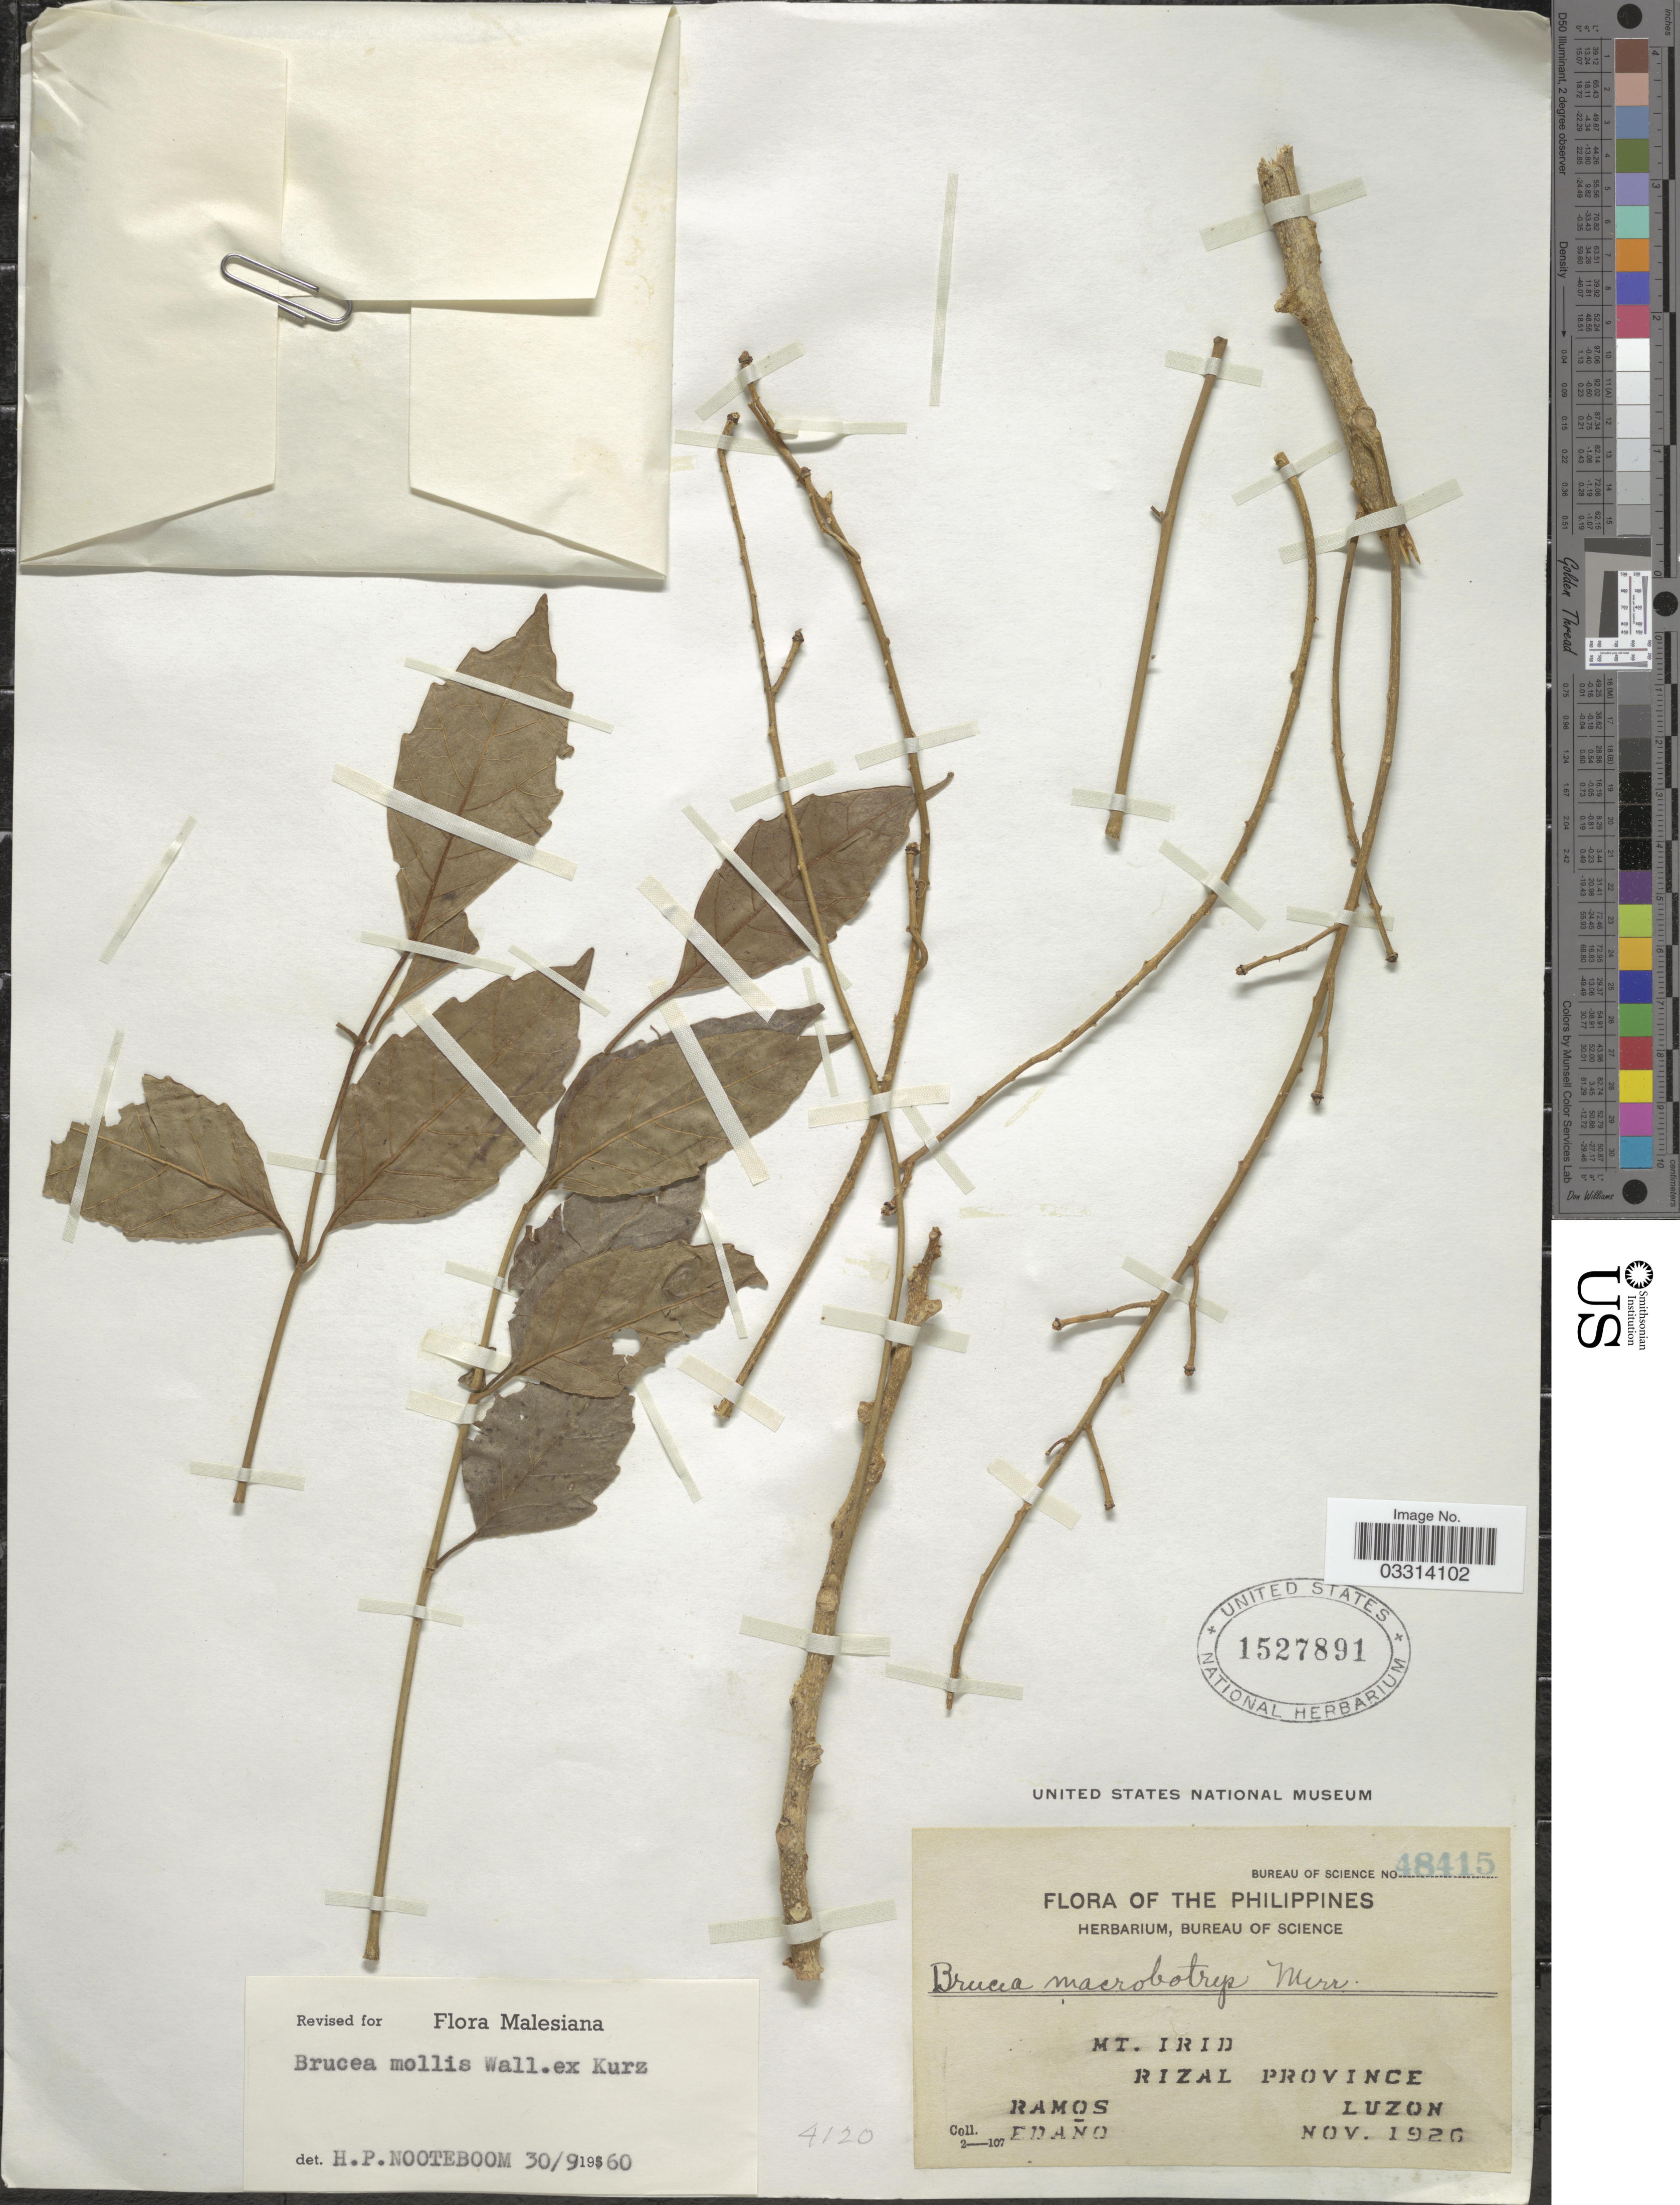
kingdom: Plantae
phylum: Tracheophyta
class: Magnoliopsida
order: Sapindales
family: Simaroubaceae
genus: Brucea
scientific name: Brucea mollis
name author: Wall. ex Kurz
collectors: -. Ramos & -. Edano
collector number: Bureau of Science 48415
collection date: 1926-11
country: Philippines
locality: Mt. Irid, Rizal Province, Luzon.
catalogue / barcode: US 1527891